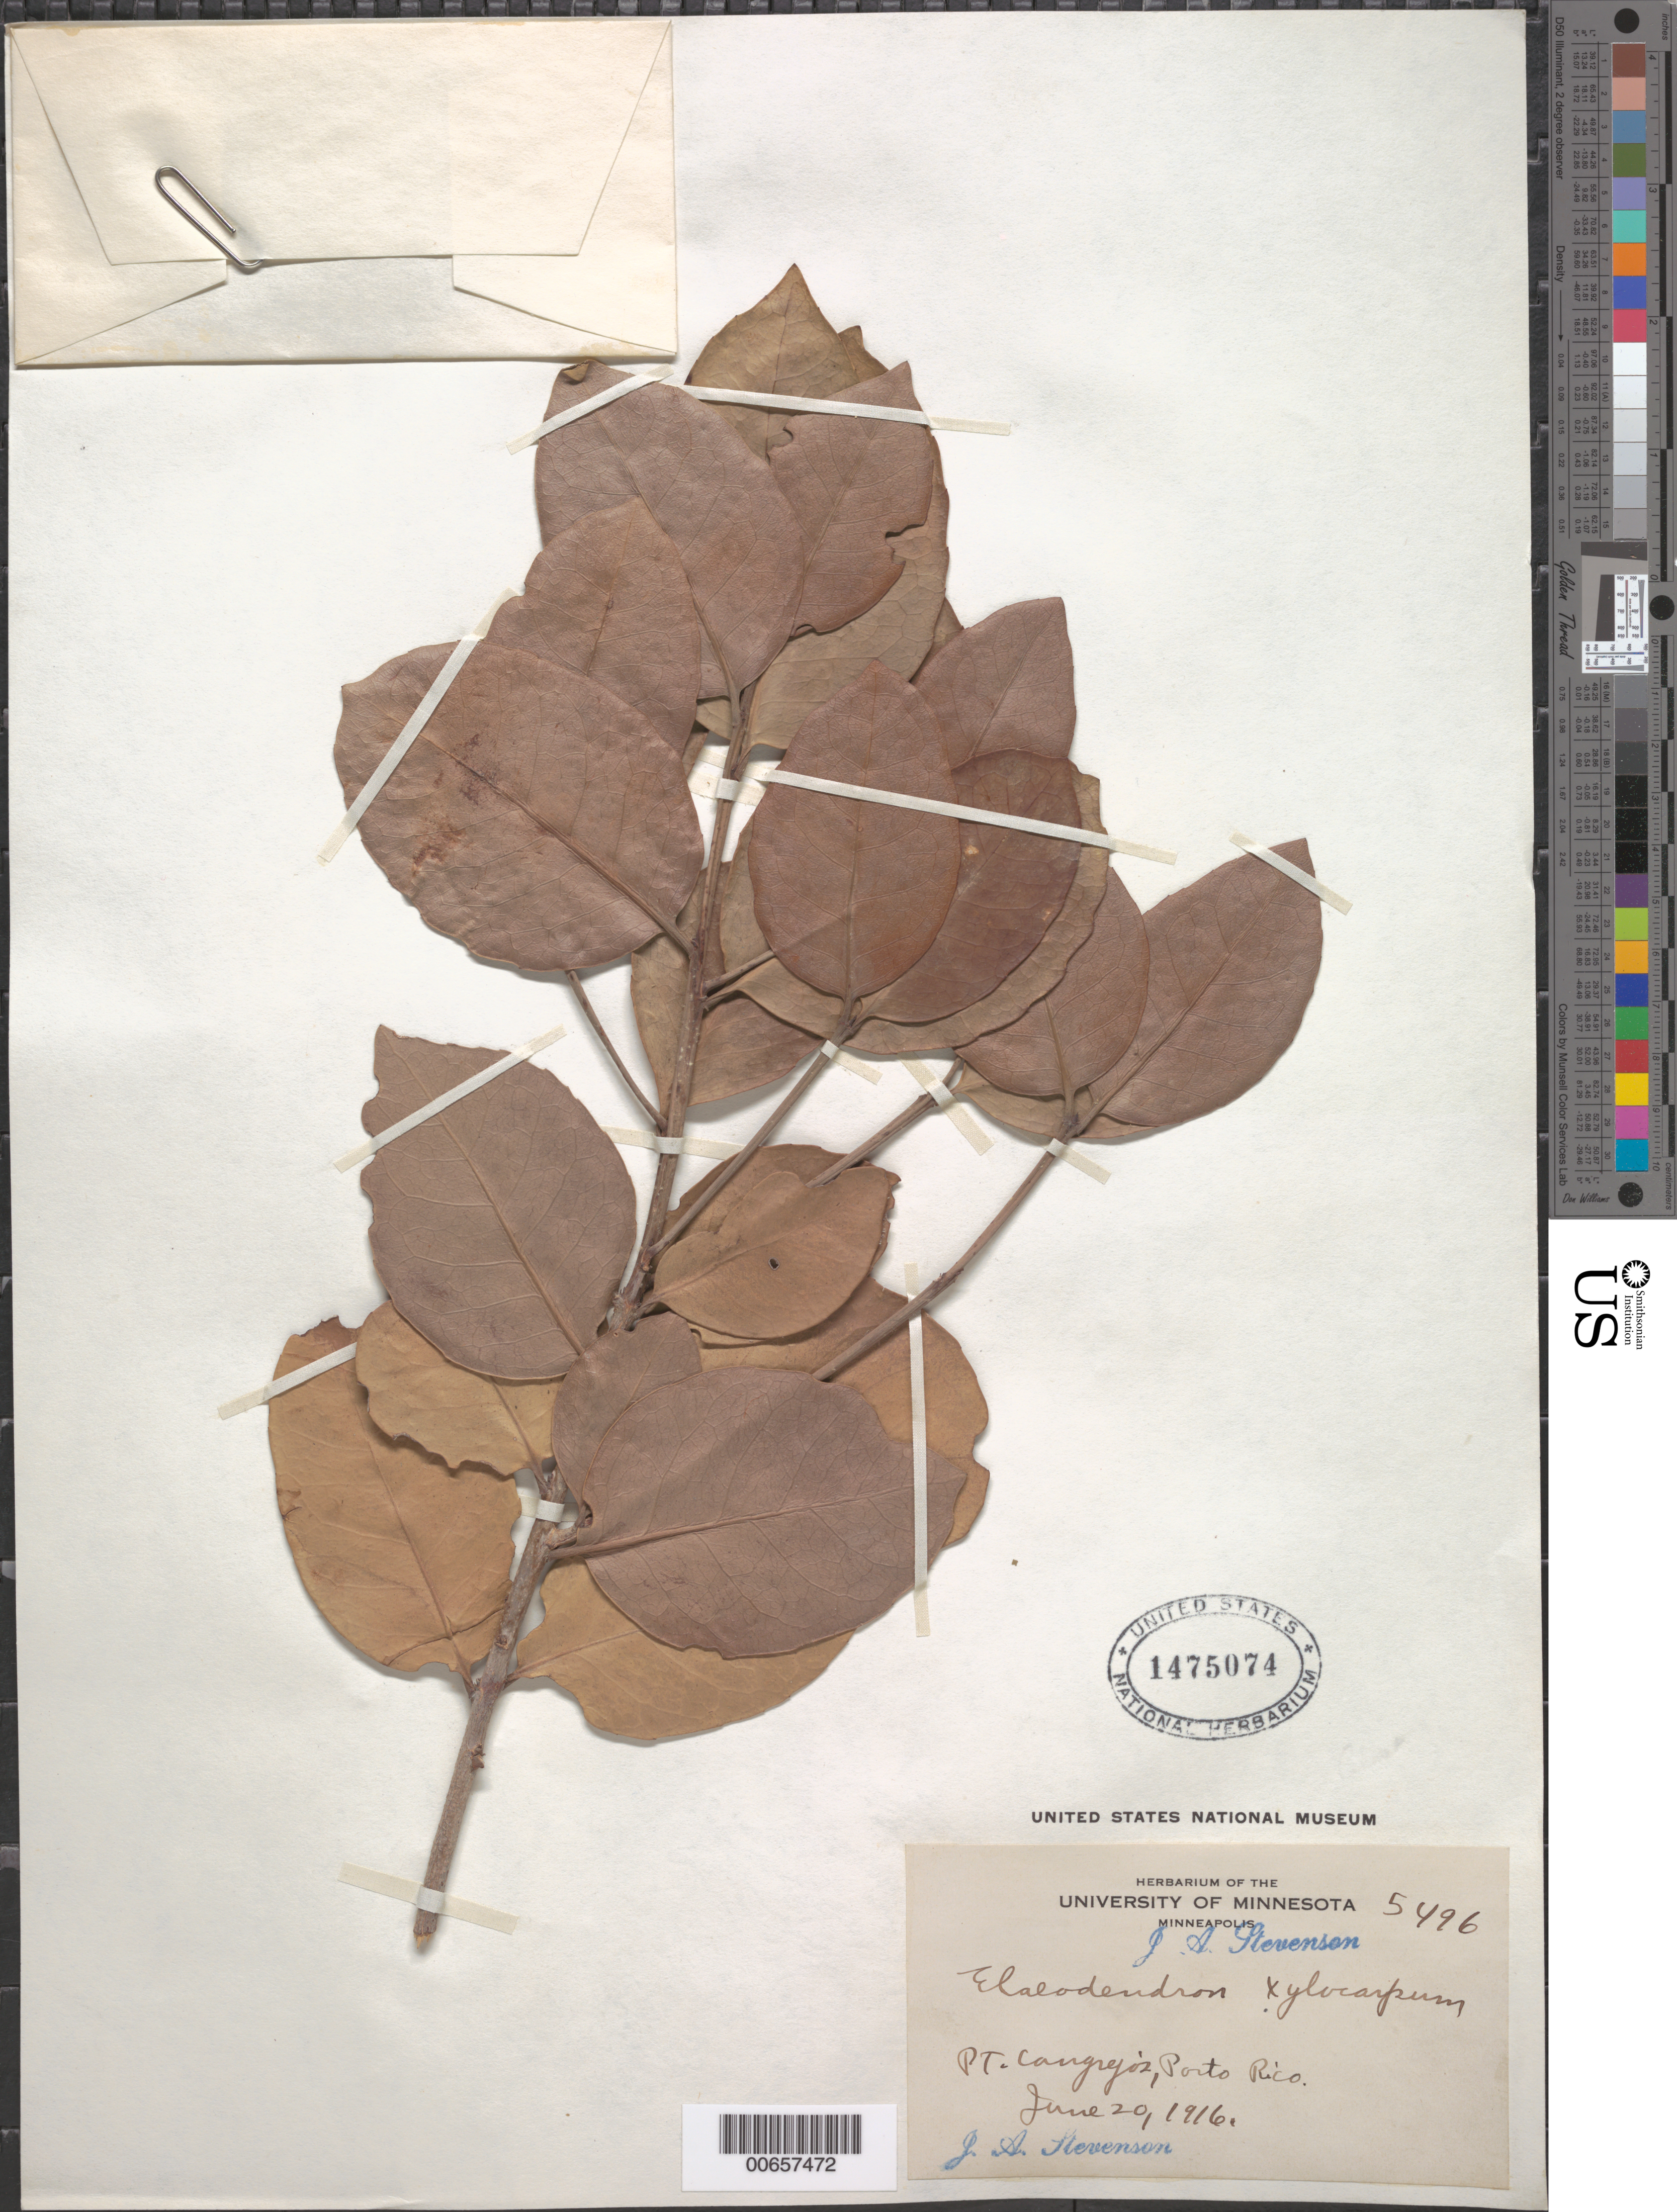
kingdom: Plantae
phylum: Tracheophyta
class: Magnoliopsida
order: Celastrales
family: Celastraceae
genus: Elaeodendron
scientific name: Elaeodendron xylocarpum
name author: (Vent.) DC.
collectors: J. Stevenson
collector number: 5496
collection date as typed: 20 Jun 1916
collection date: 1916-06-20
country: Puerto Rico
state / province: Carolina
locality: PT. Cangrejos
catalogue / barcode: US 1475074